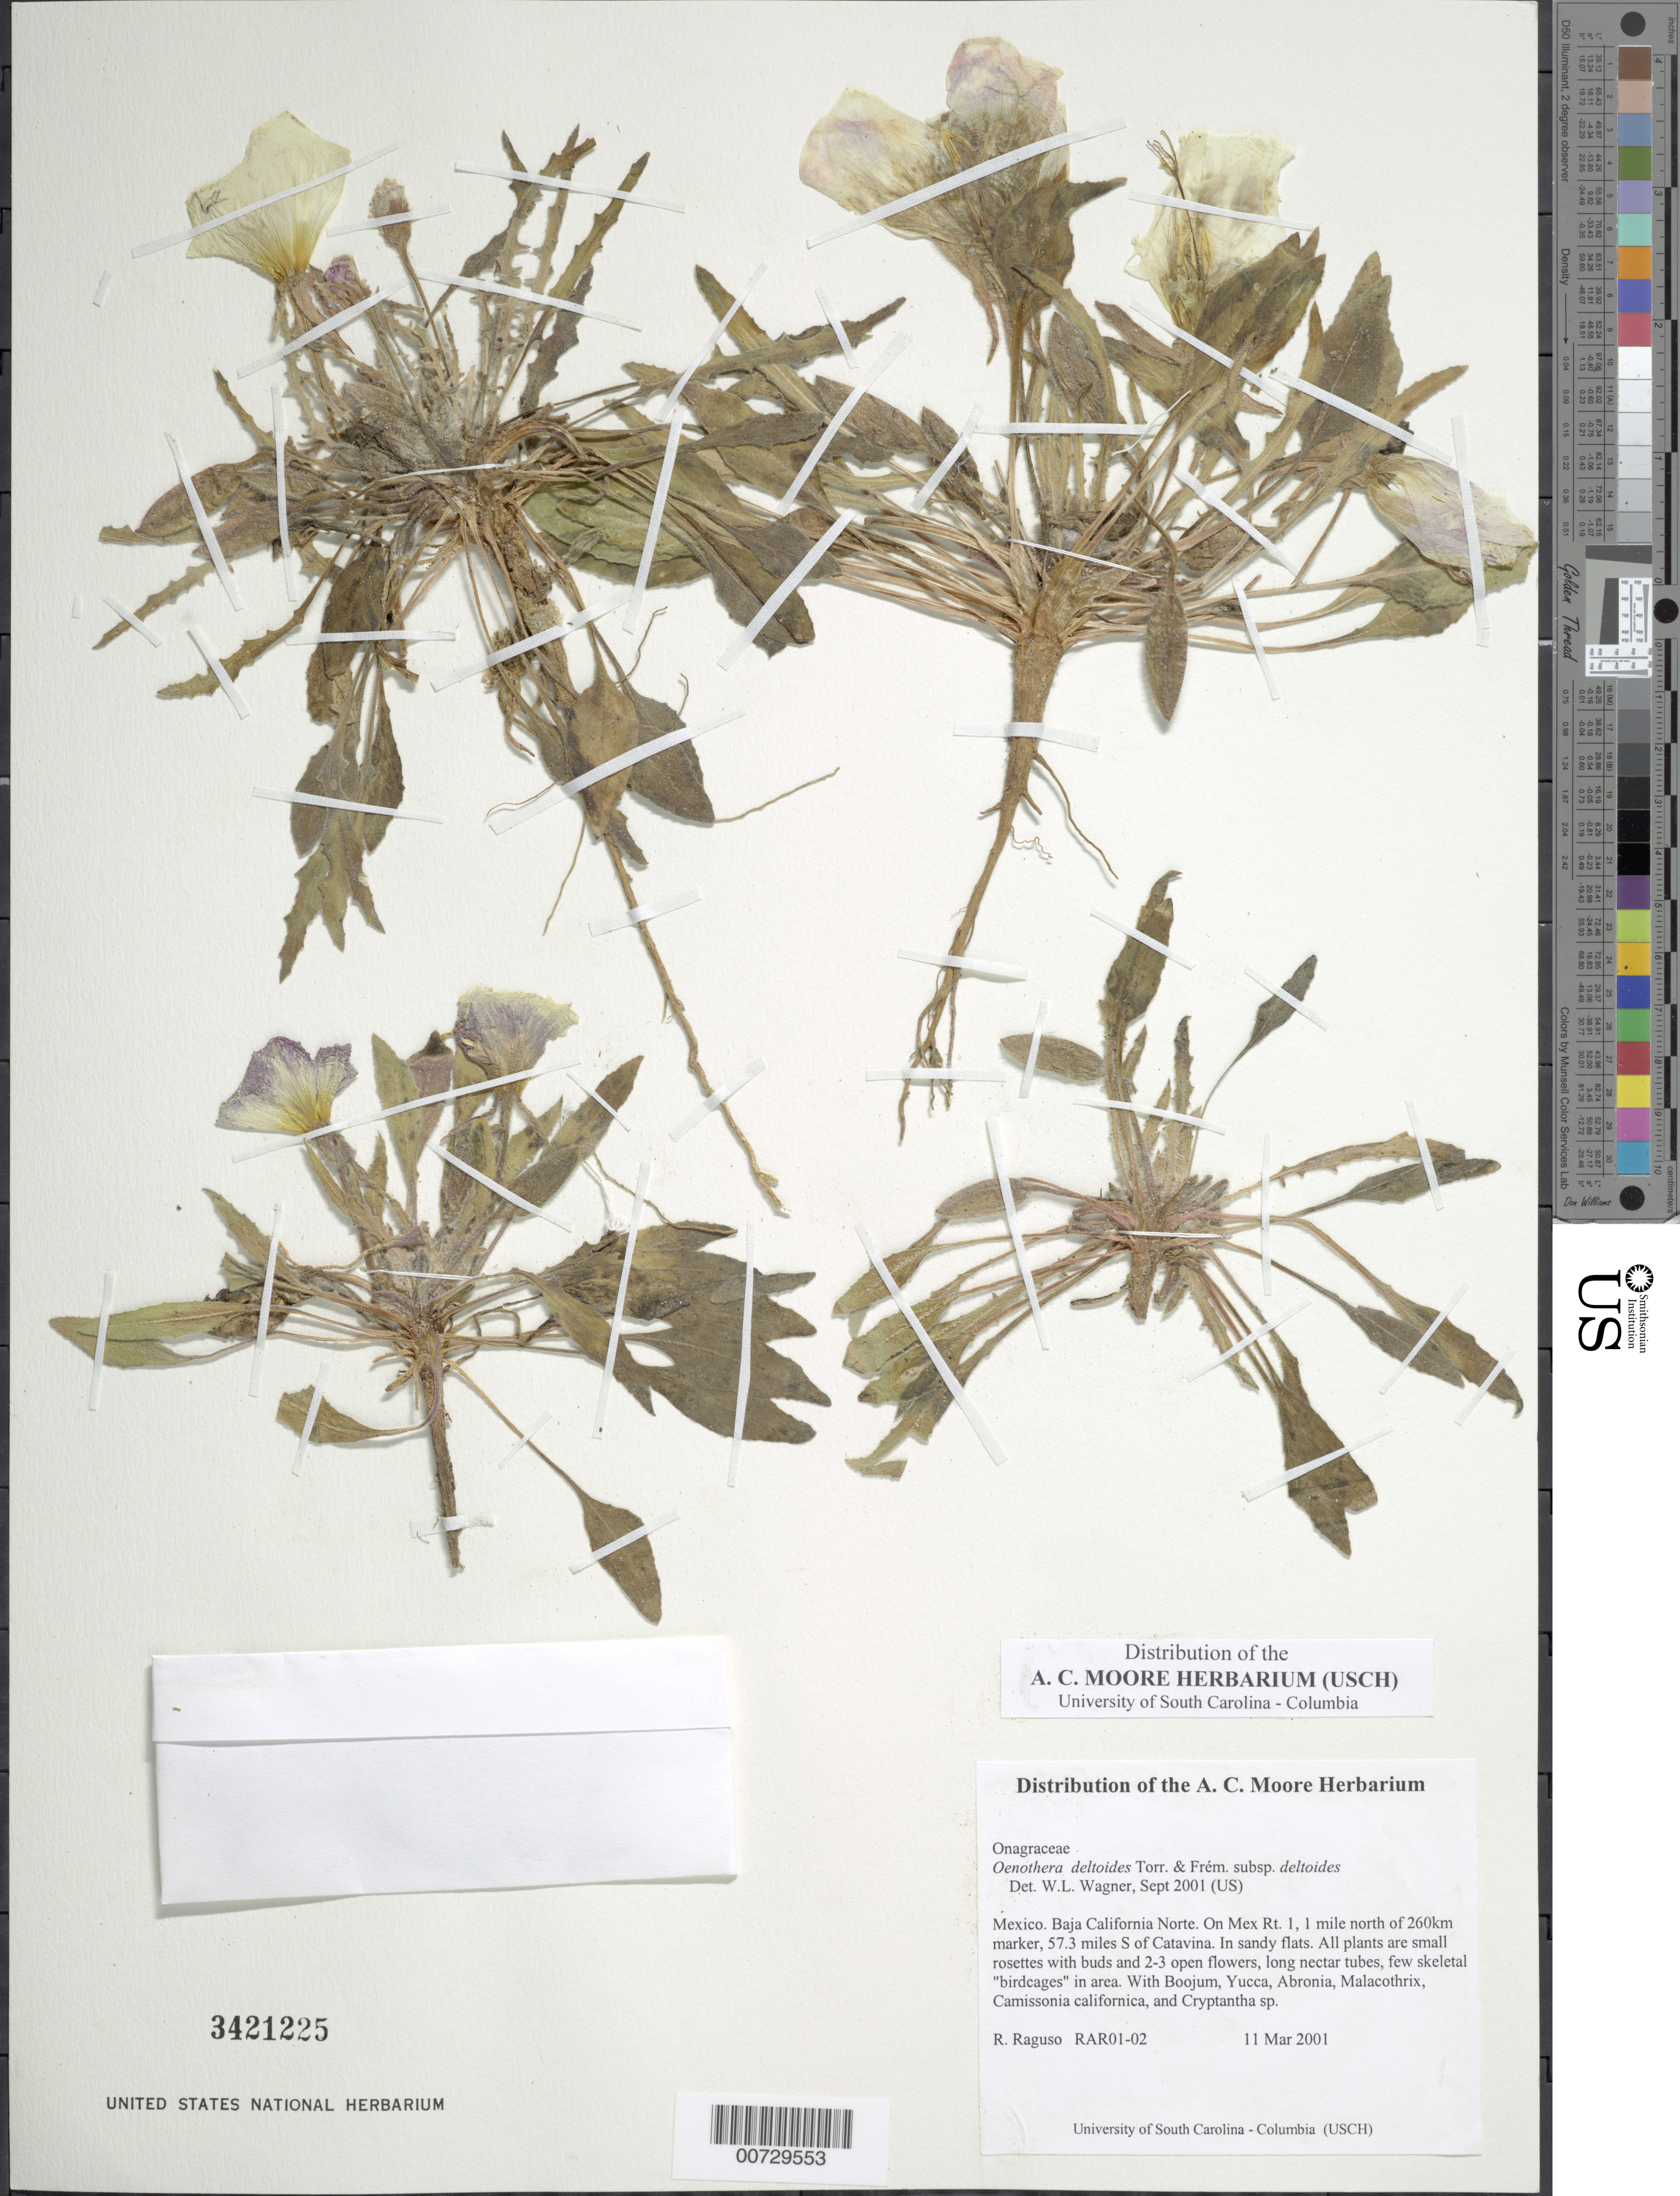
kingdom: Plantae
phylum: Tracheophyta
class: Magnoliopsida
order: Myrtales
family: Onagraceae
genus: Oenothera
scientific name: Oenothera deltoides subsp. deltoides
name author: Torr. & Frém.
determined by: Wagner, W. L., (BOT), Smithsonian Institution - National Museum of Natural History (UNITED STATES)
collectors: R. Raguso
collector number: RAR01-02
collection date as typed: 11 Mar 2001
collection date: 2001-03-11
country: Mexico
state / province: Baja California Norte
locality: On Mex Rt. 1, 1 mile N of 260km marker, 57.3 miles S of Catavina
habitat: In sandy flats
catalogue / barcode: US 3421225